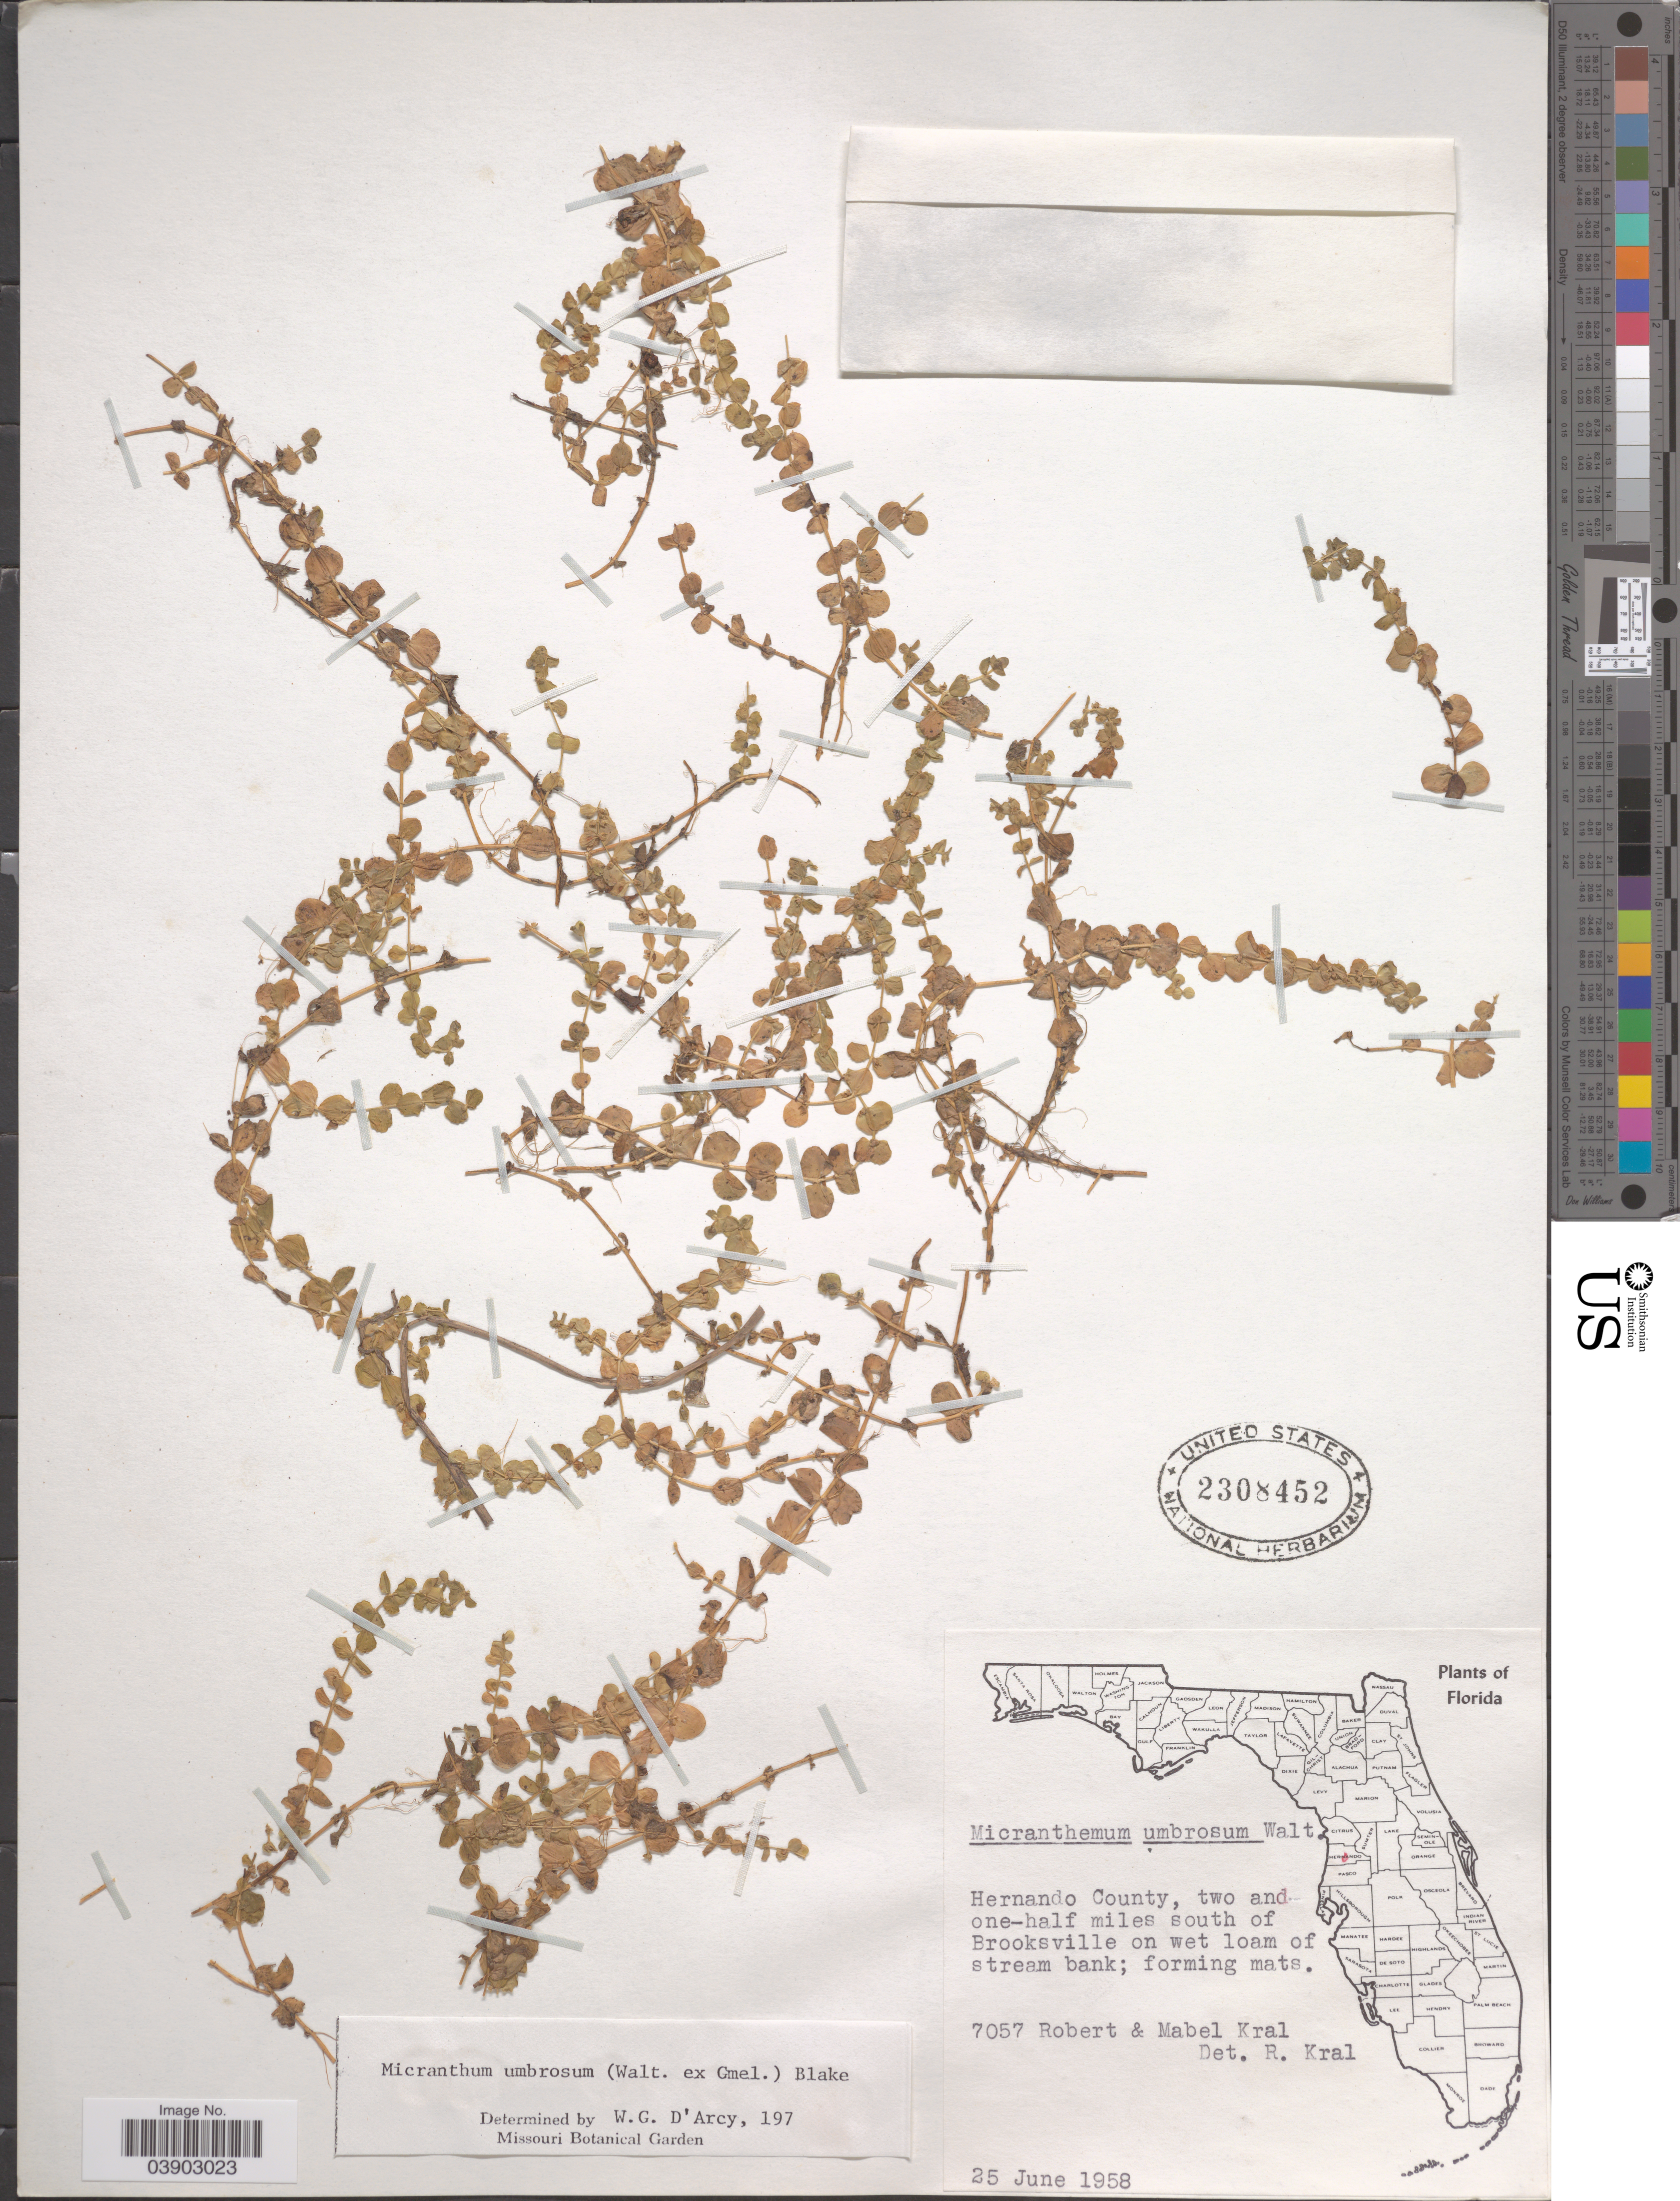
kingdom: Plantae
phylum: Tracheophyta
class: Magnoliopsida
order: Lamiales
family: Linderniaceae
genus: Micranthemum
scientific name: Micranthemum umbrosum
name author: (J.F. Gmel.) S.F. Blake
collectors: R. Kral & M. Kral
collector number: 7057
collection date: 1958-06-25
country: United States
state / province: Florida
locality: Hernando County, two and one-half miles south of Brooksville on wet loam of stream bank.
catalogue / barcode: US 2308452